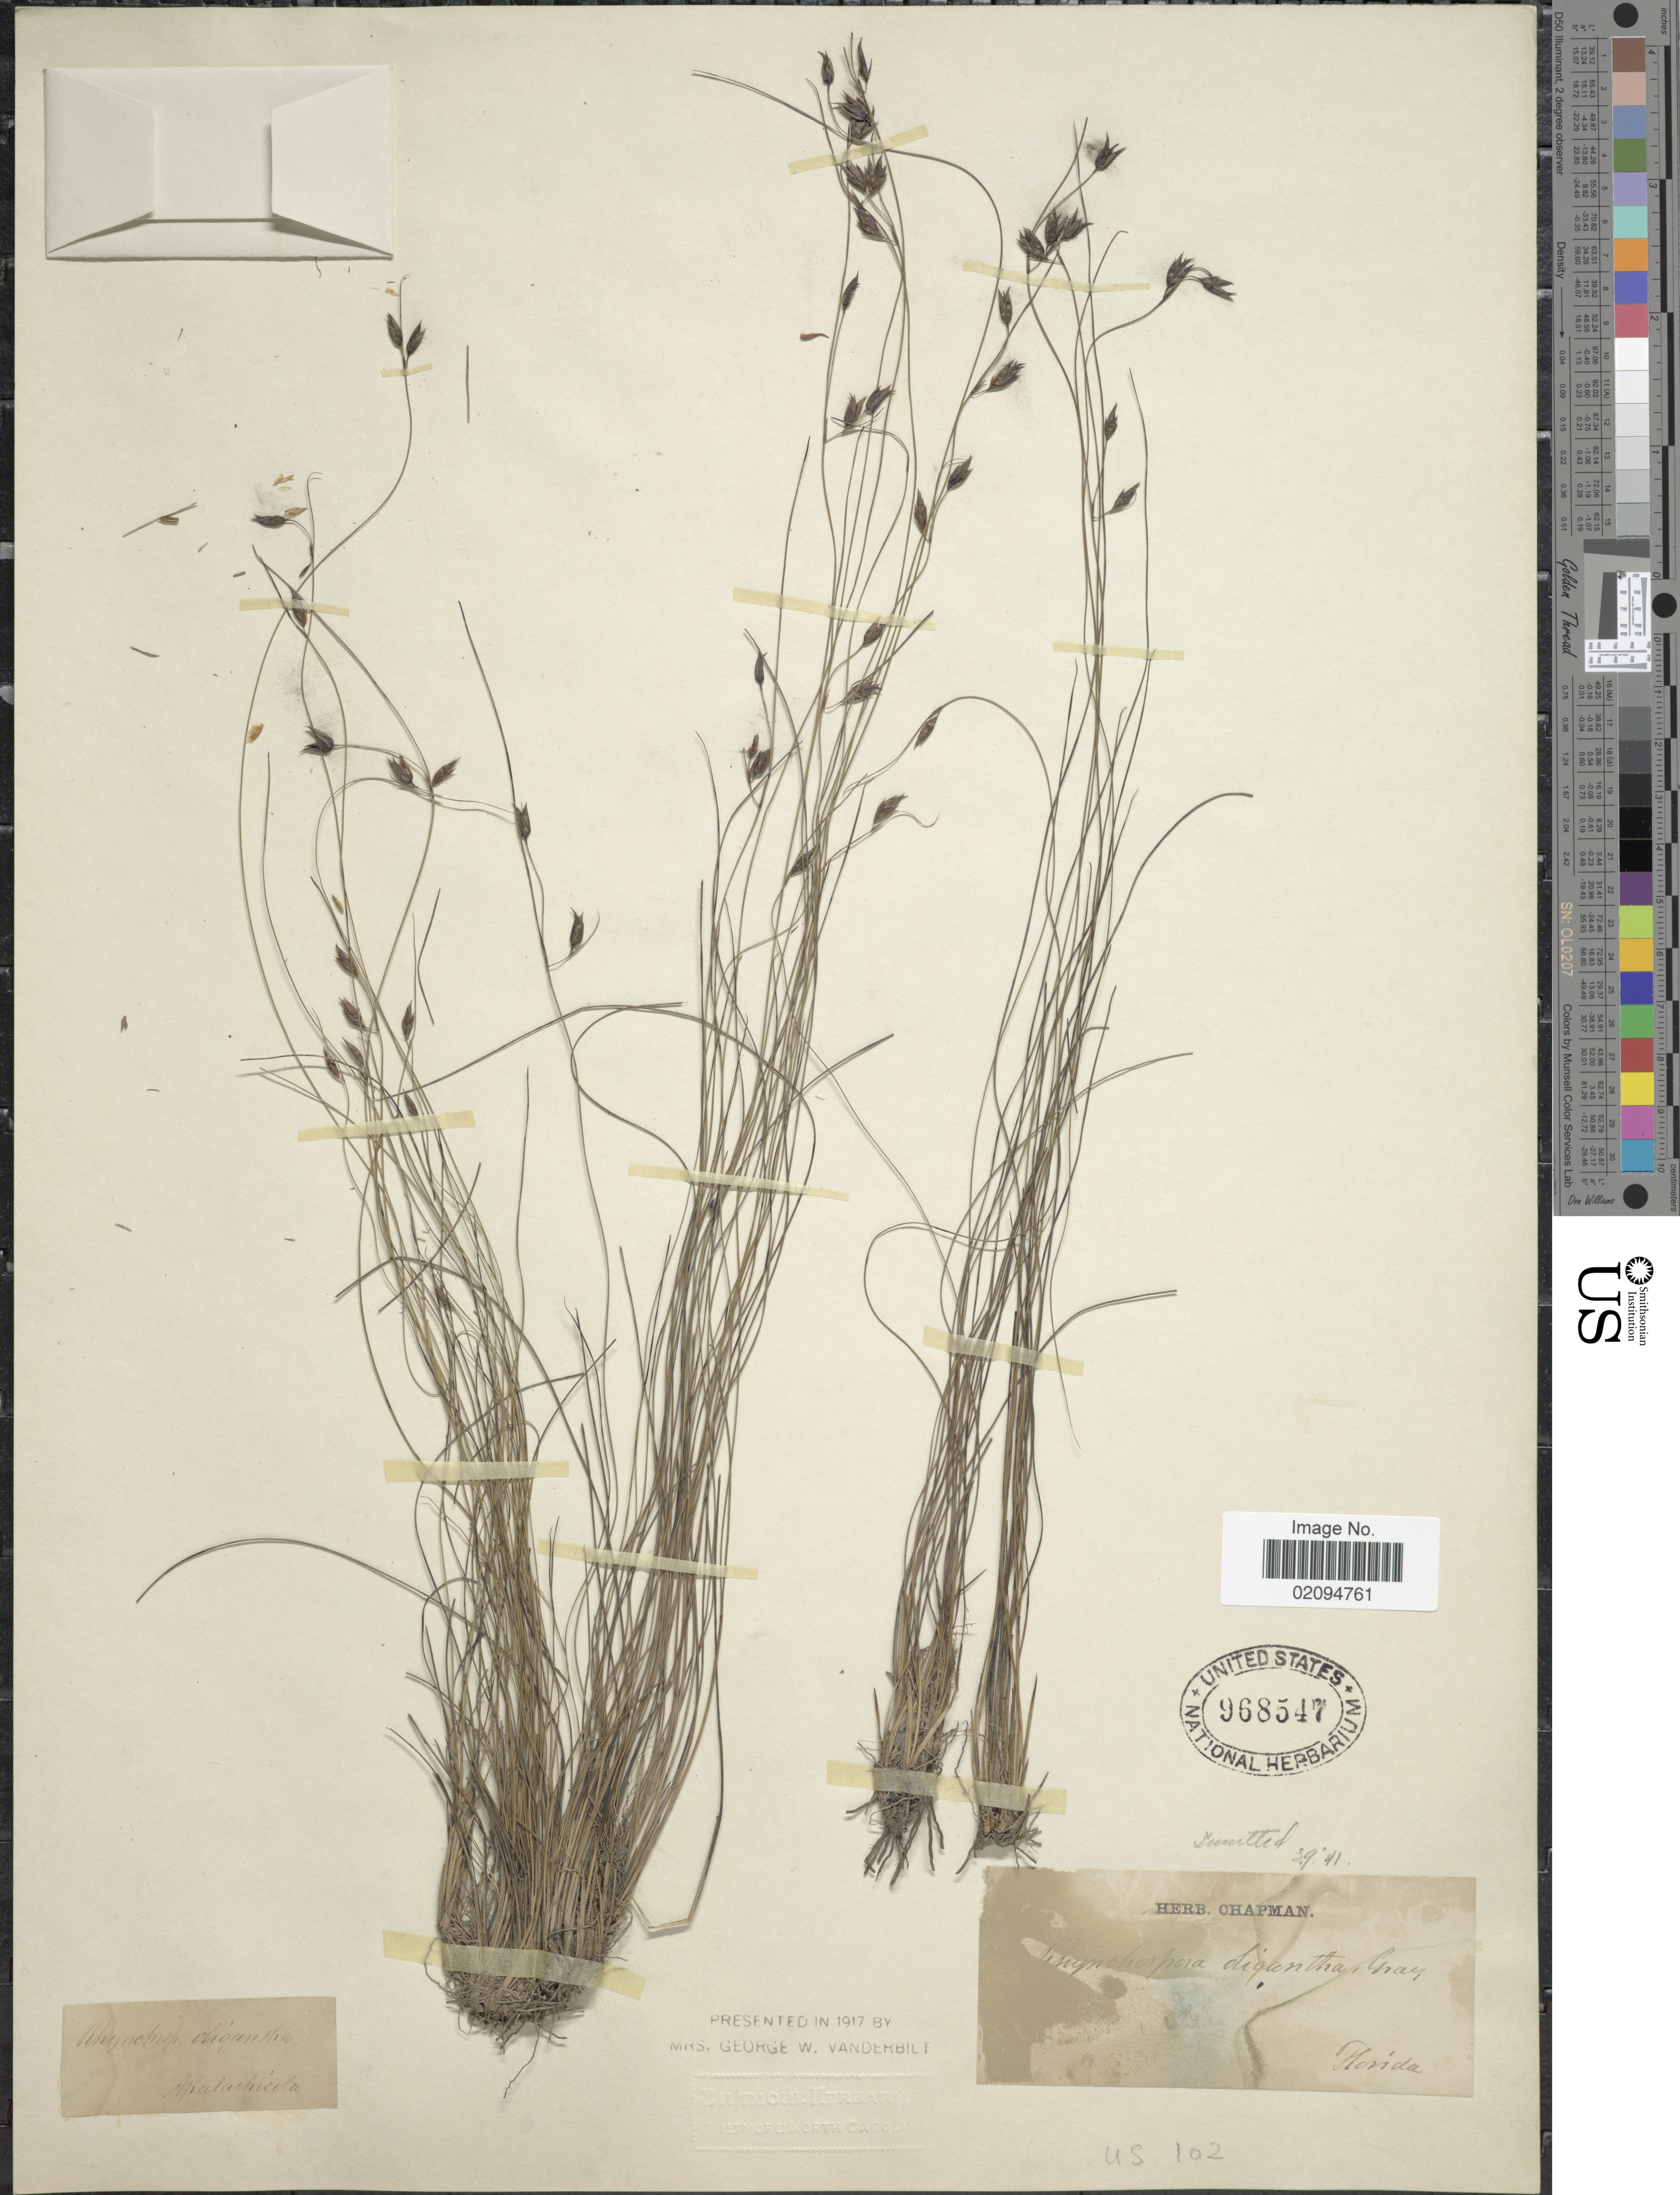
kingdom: Plantae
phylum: Tracheophyta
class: Liliopsida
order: Poales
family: Cyperaceae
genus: Rhynchospora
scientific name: Rhynchospora oligantha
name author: A. Gray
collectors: ex herb. Chapman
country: United States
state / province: Florida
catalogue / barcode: US 968547